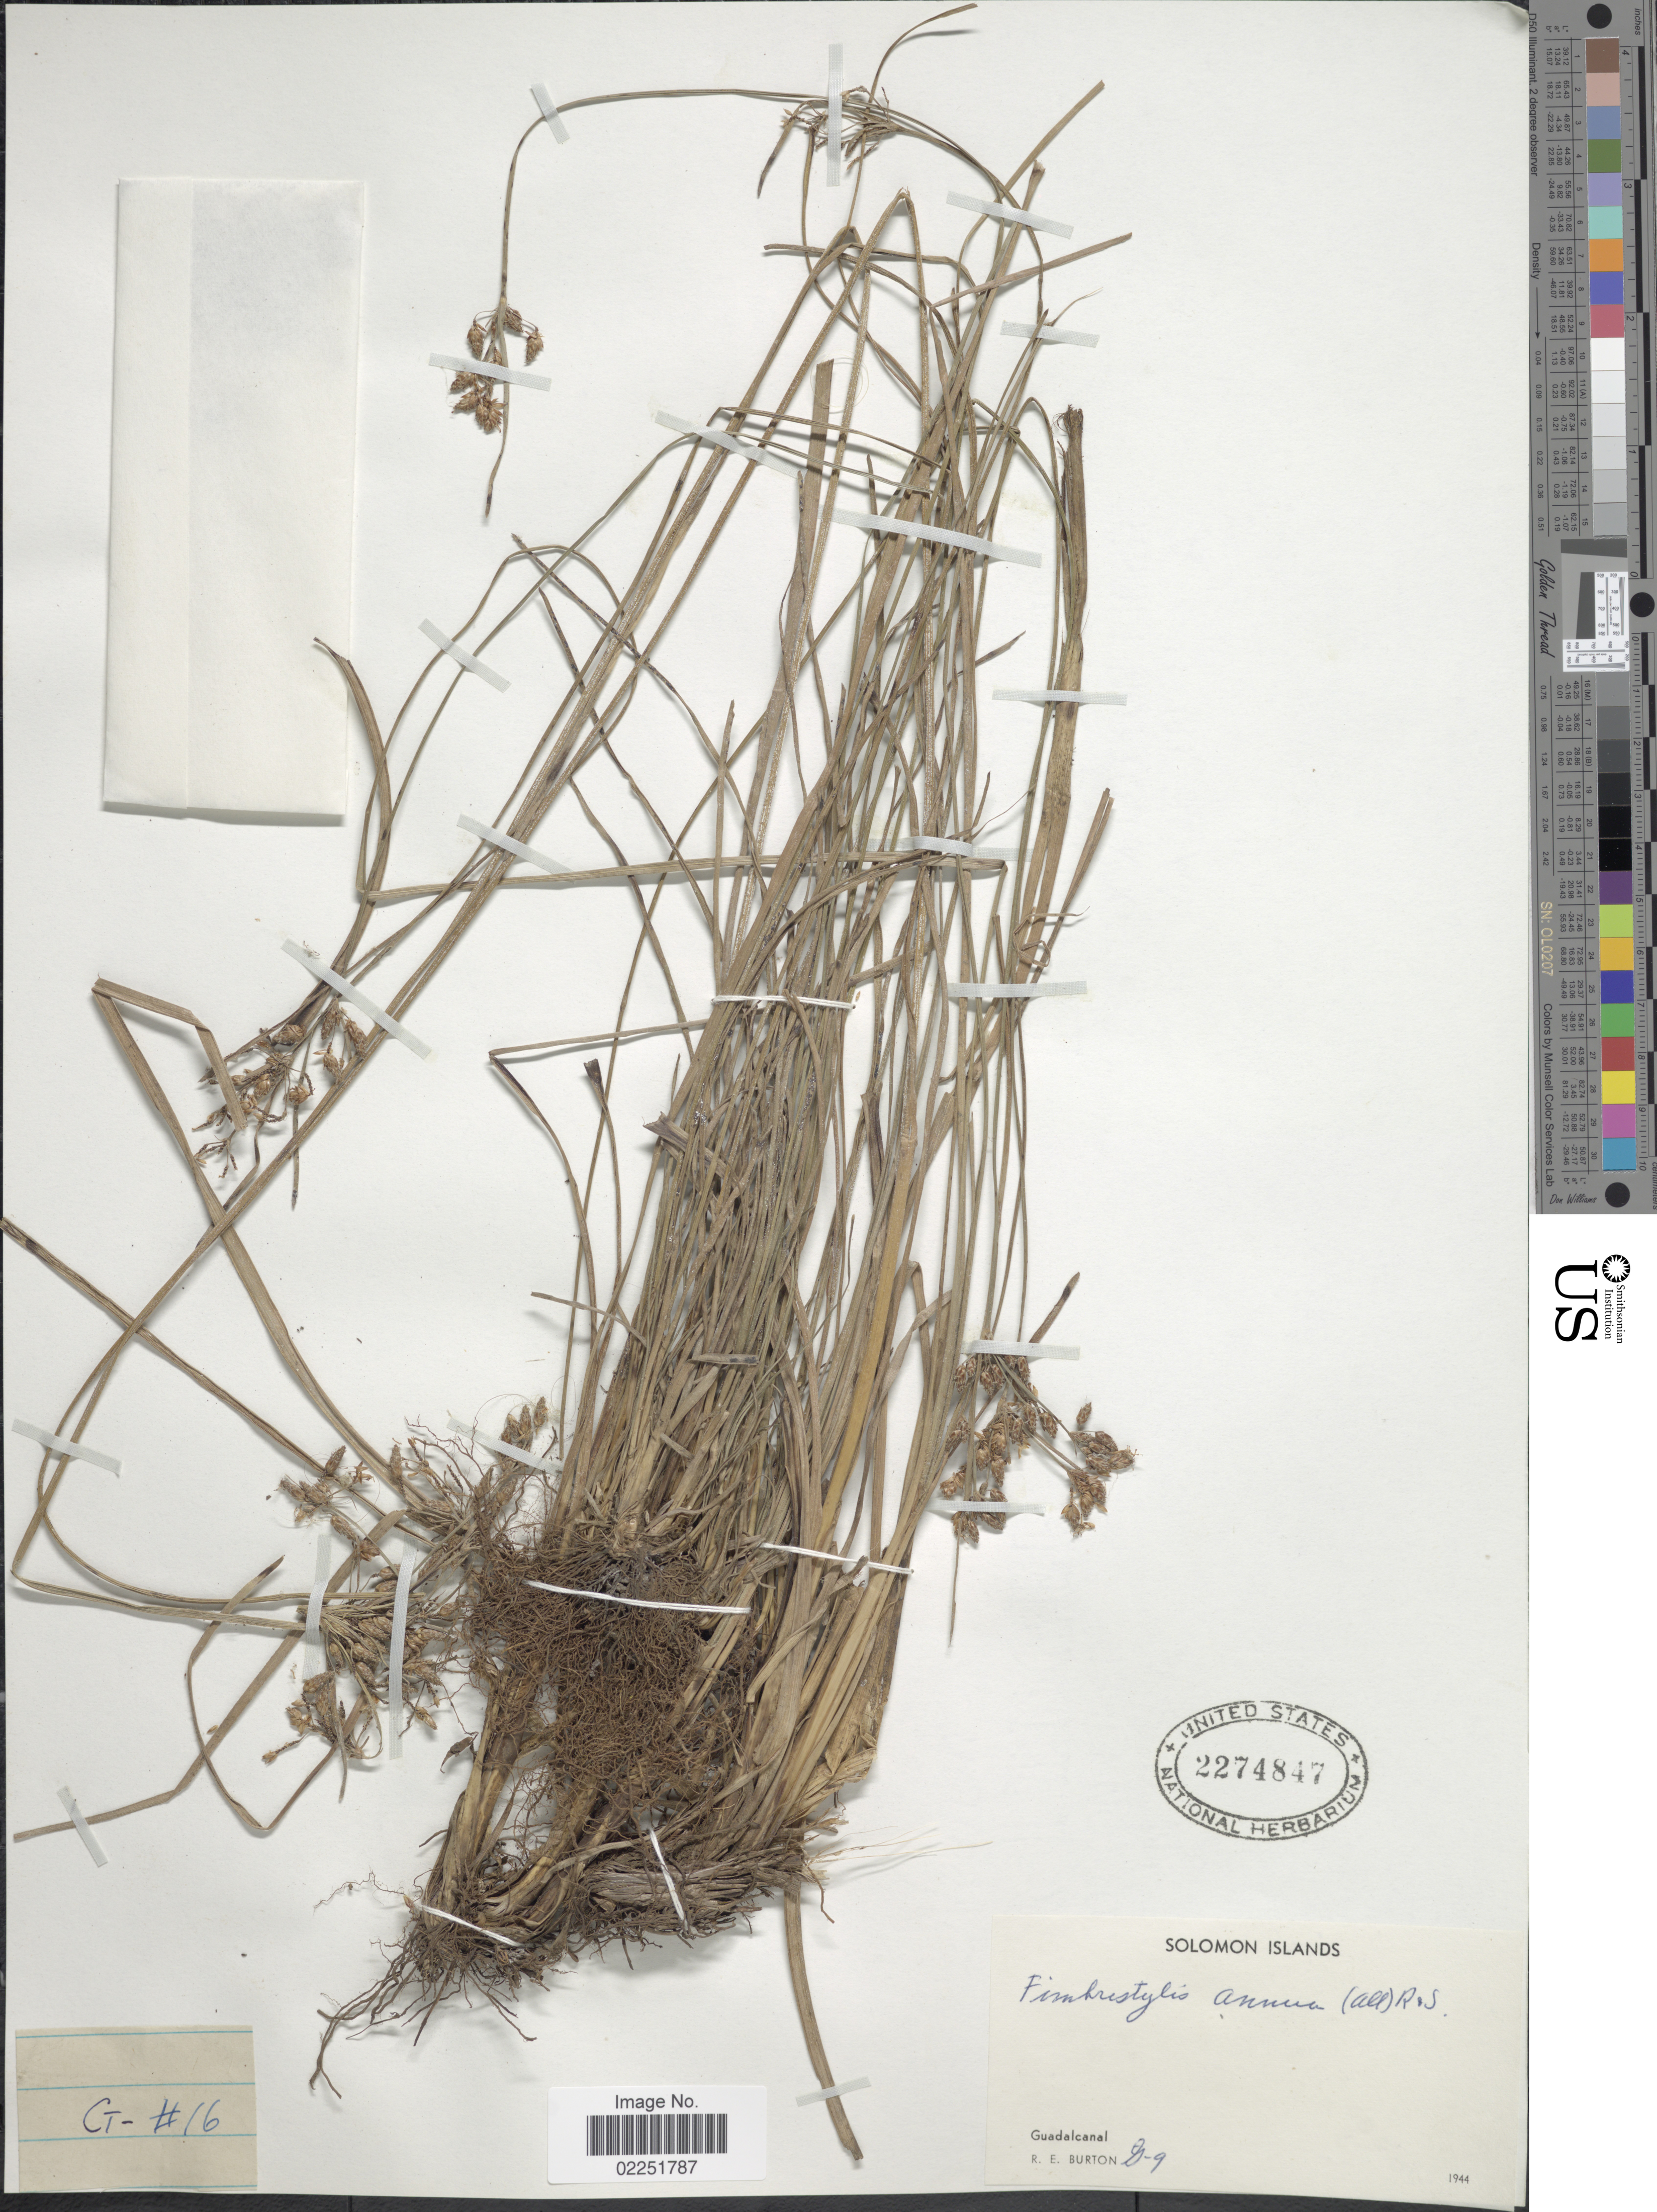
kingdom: Plantae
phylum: Tracheophyta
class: Liliopsida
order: Poales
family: Cyperaceae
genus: Fimbristylis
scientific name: Fimbristylis dichotoma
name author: (L.) Vahl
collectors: R. Burton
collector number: G-9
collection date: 1944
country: Solomon Islands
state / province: Solomon Islands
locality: Guadalcanal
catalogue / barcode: US 2274847